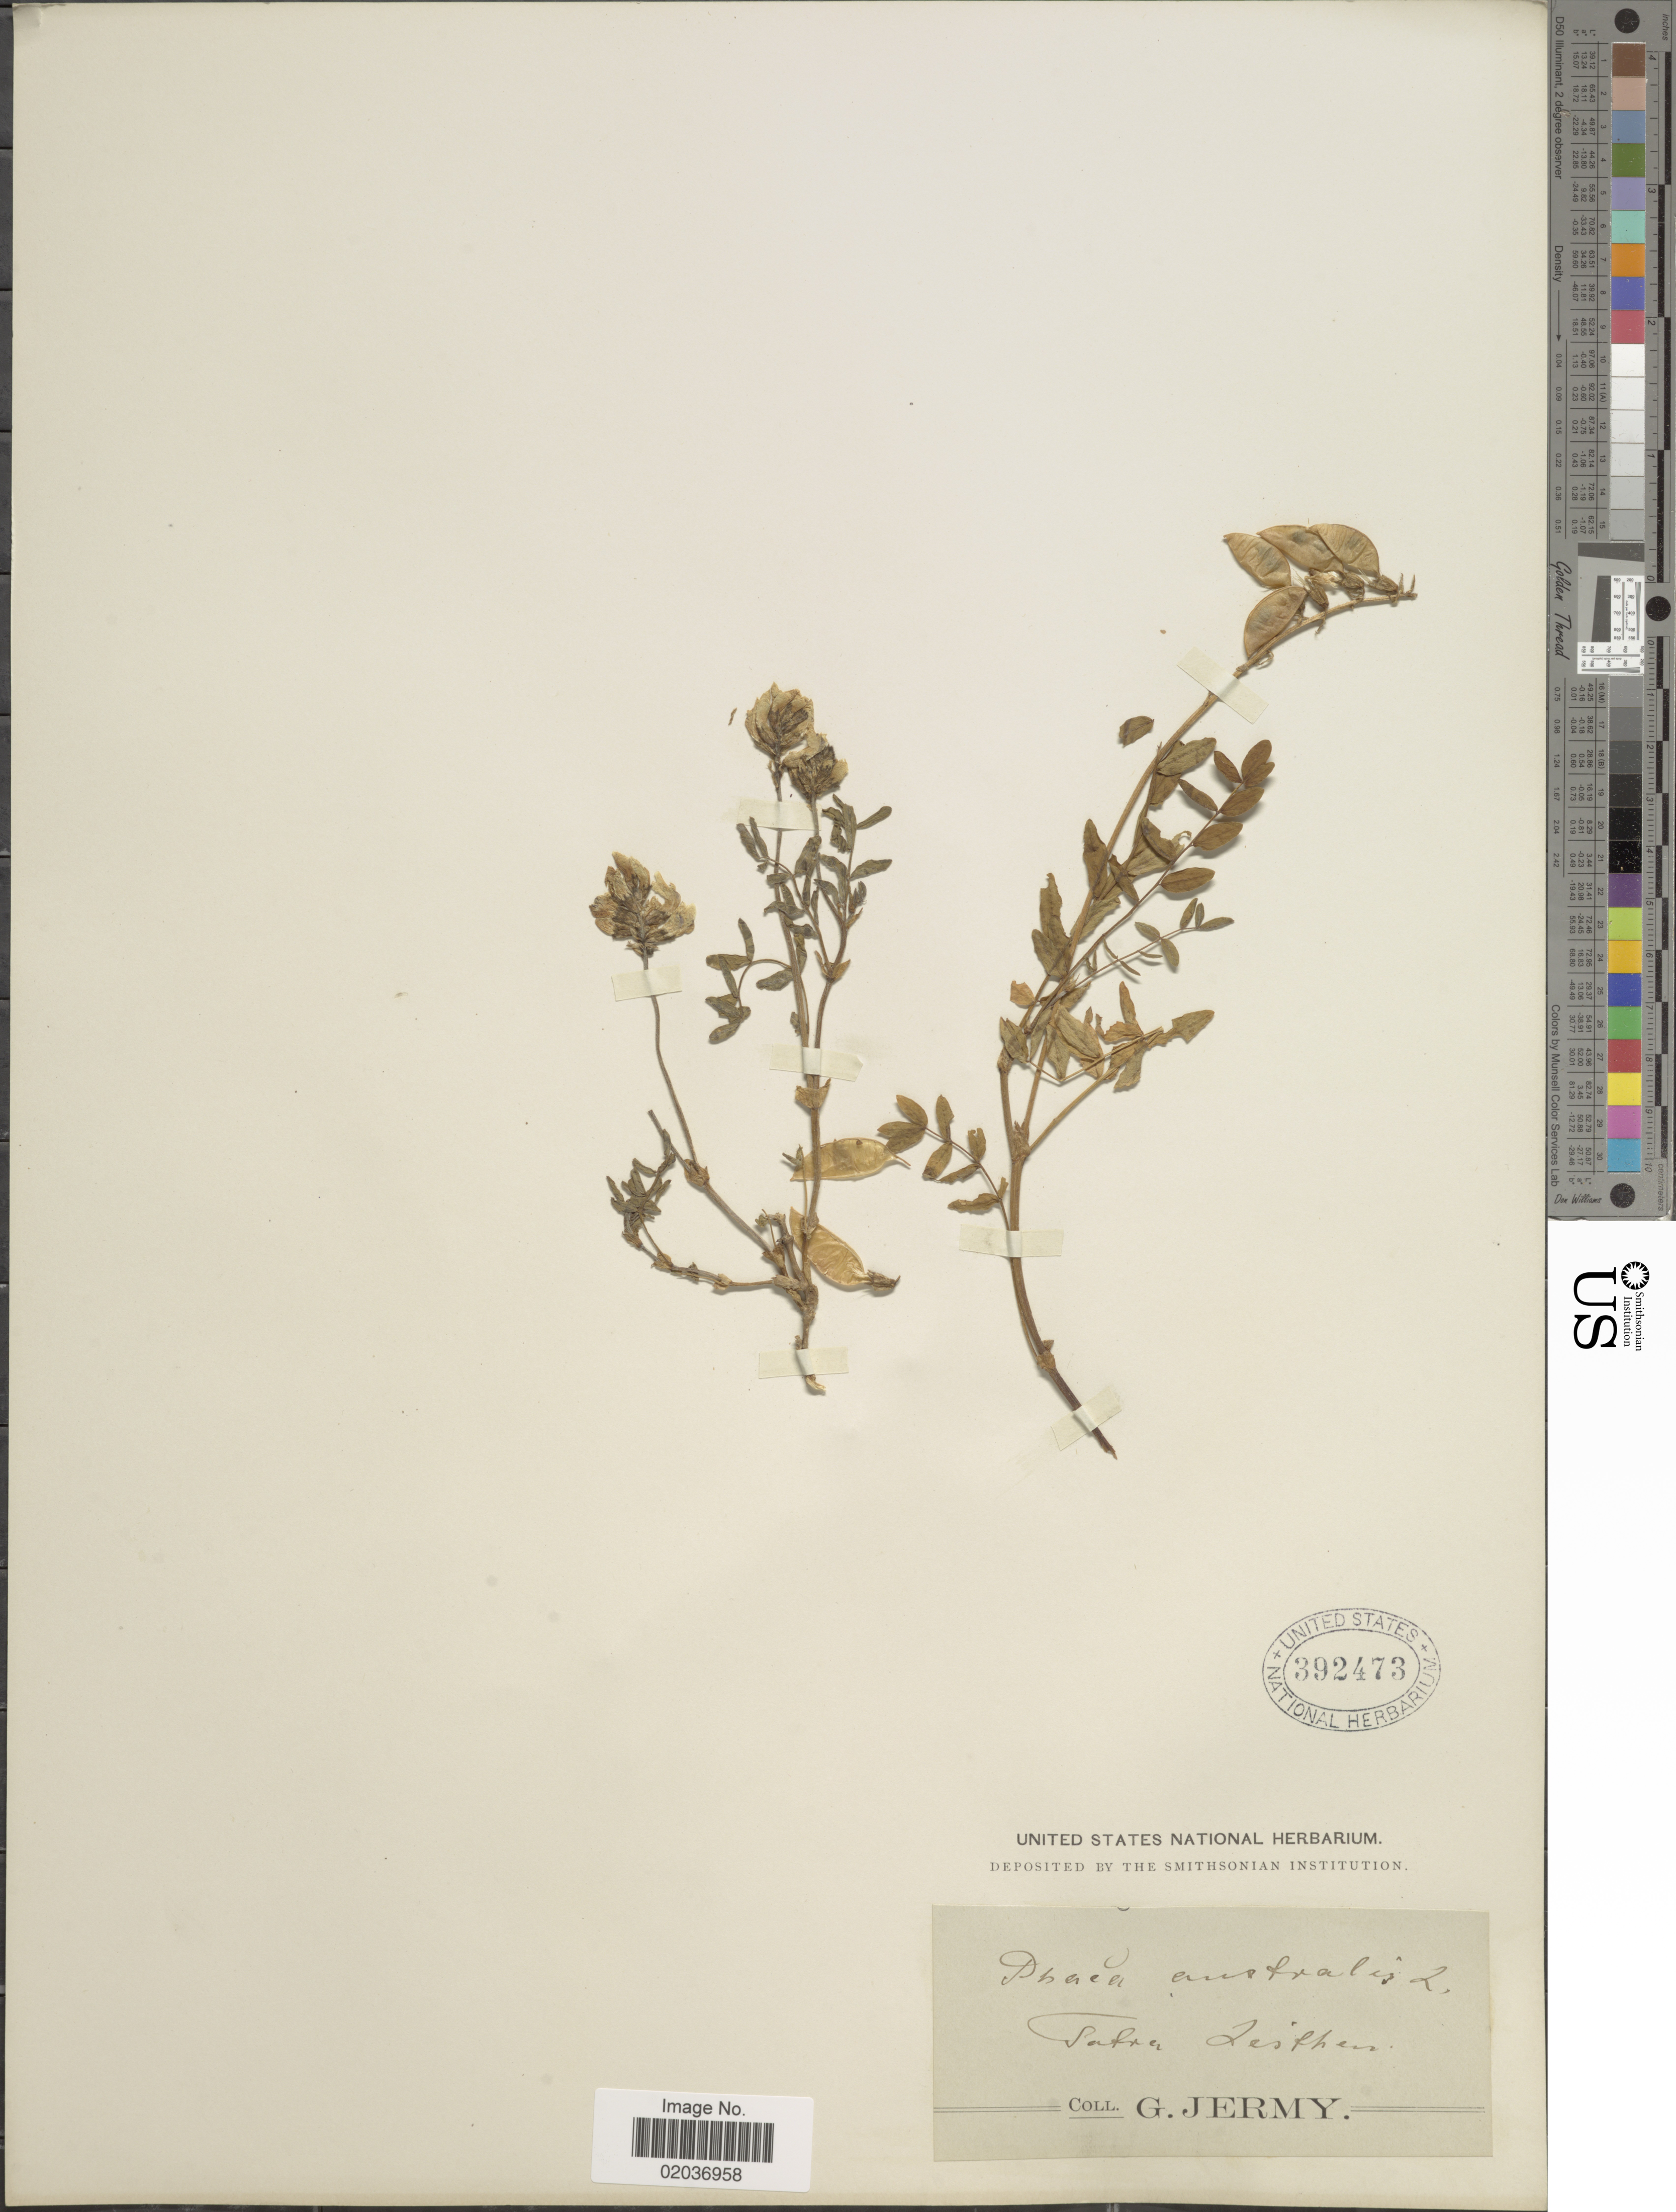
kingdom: Plantae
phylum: Tracheophyta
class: Magnoliopsida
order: Fabales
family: Fabaceae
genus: Astragalus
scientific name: Astragalus australis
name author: (L.) Lam.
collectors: G. Jermy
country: Hungary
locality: Satra Zesthen [interpreted]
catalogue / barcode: US 392473